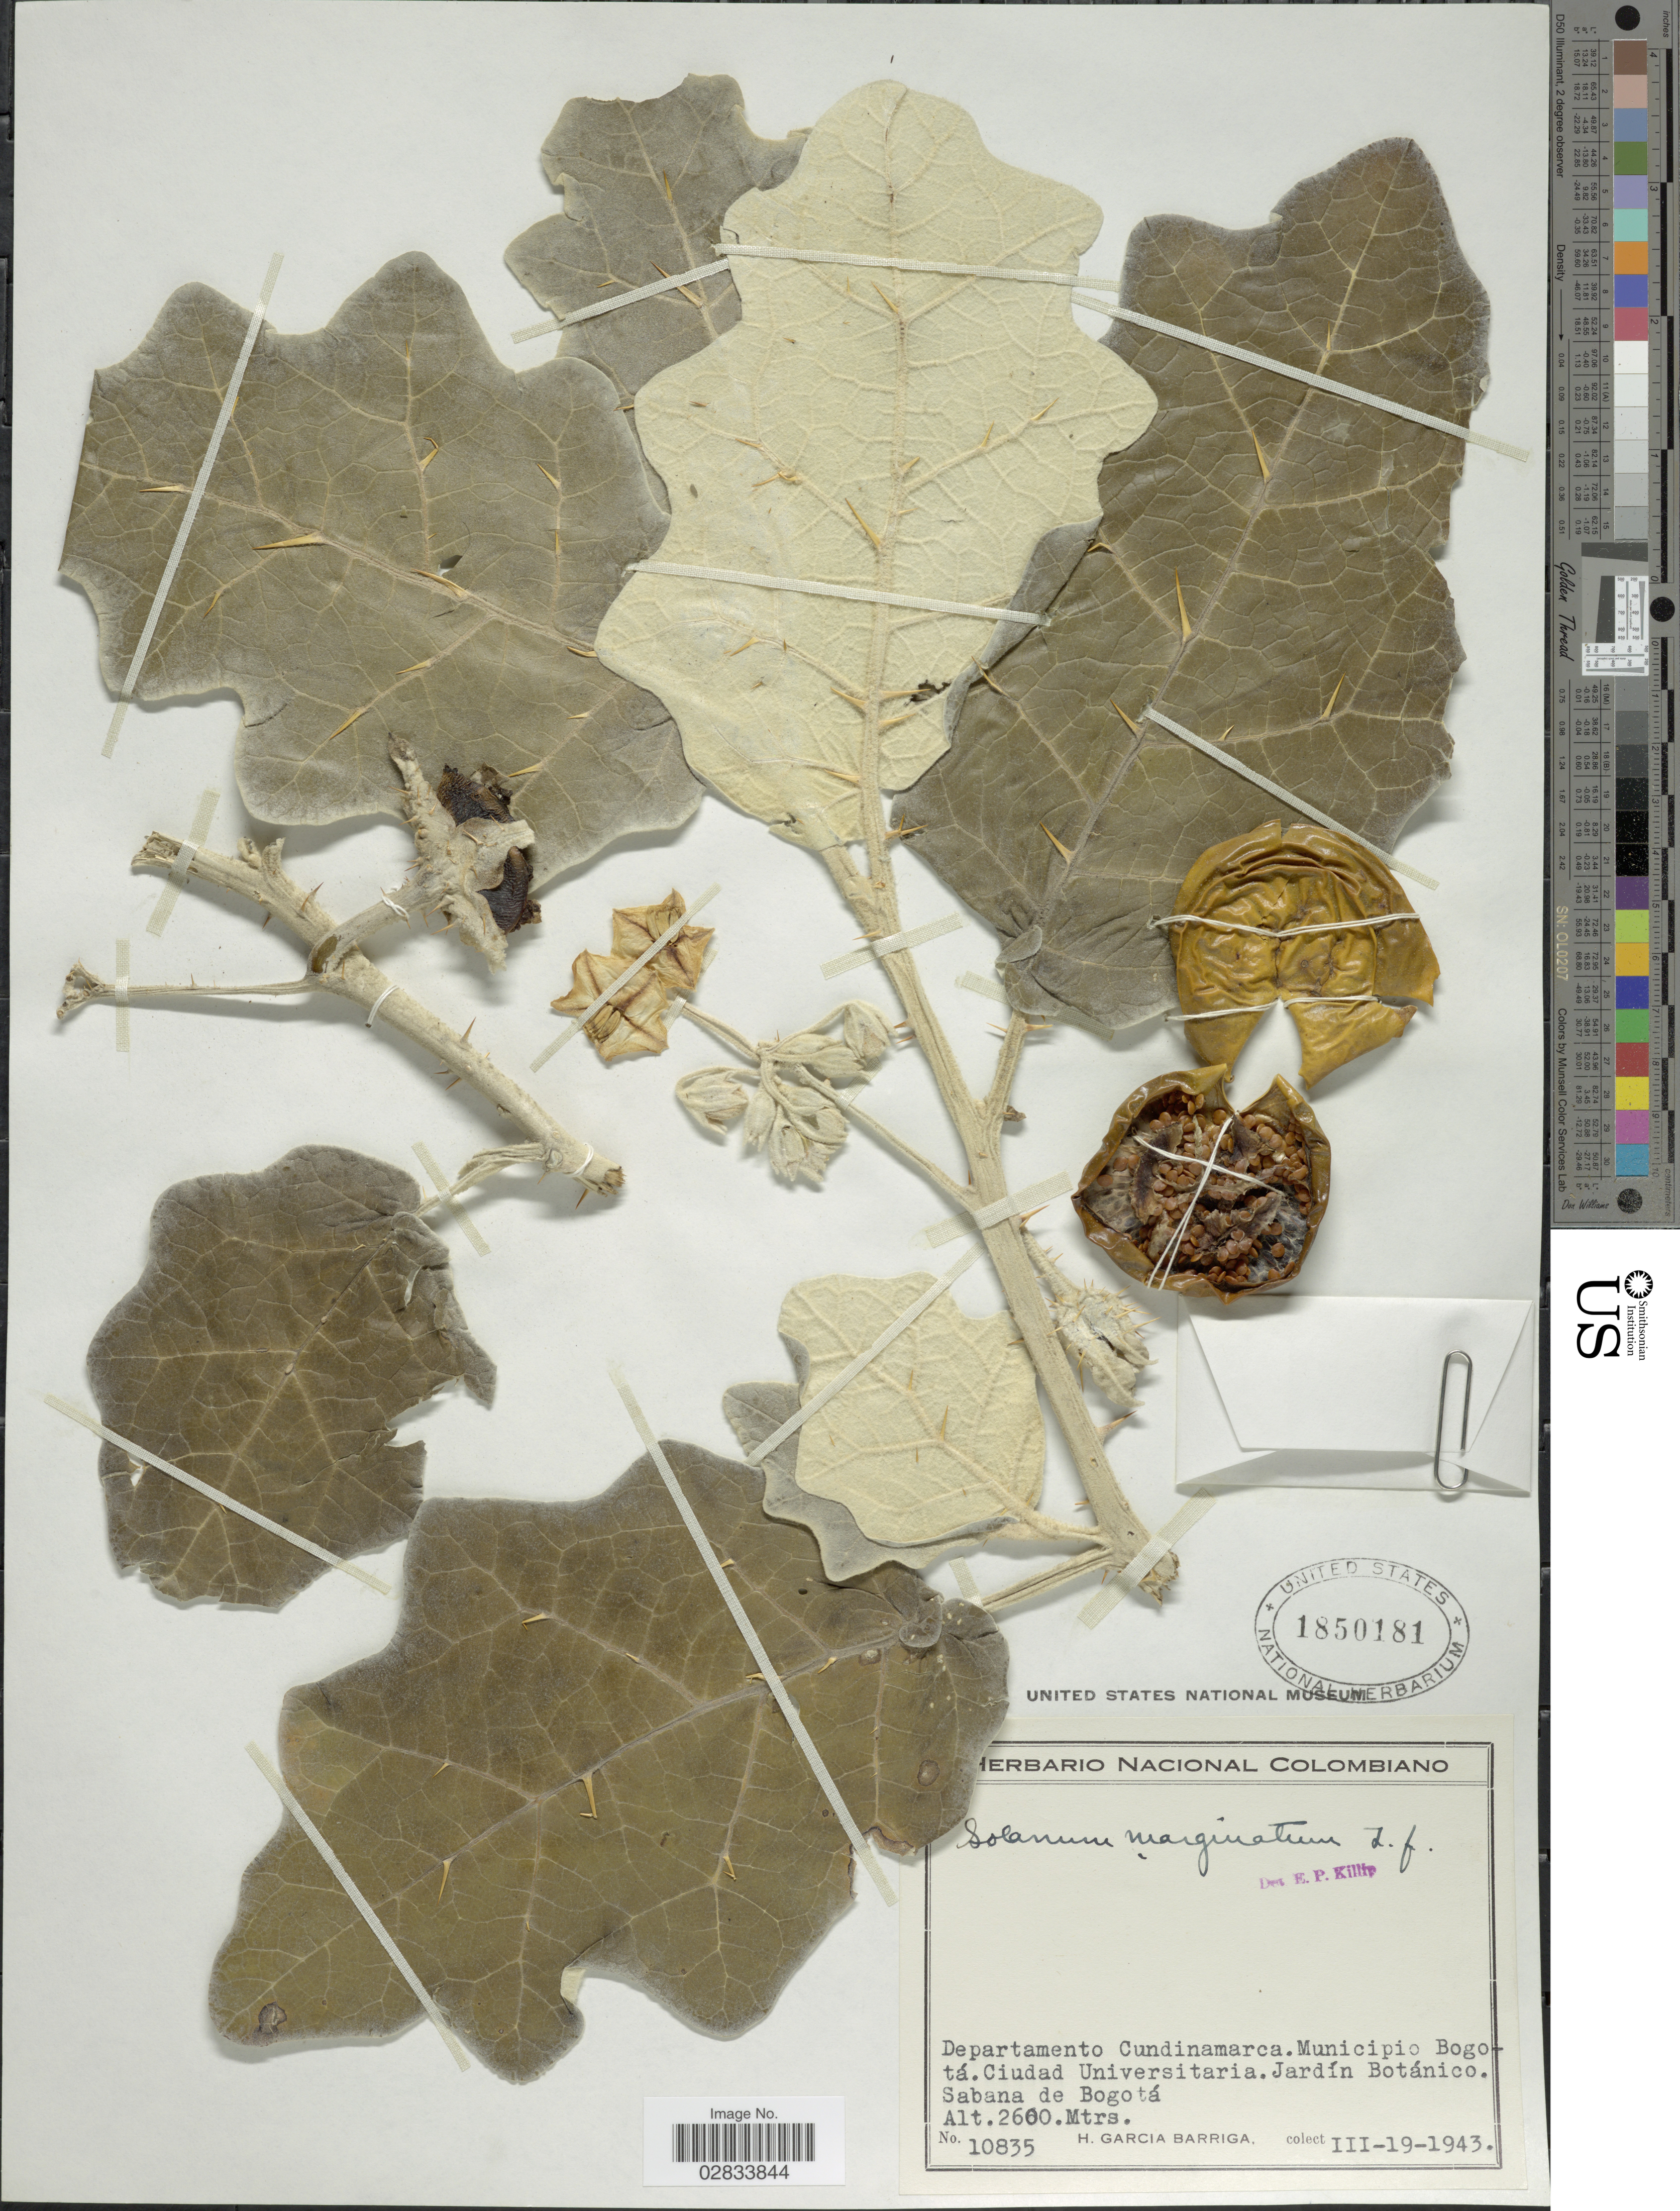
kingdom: Plantae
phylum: Tracheophyta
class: Magnoliopsida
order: Solanales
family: Solanaceae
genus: Solanum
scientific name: Solanum marginatum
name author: L. f.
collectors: H. García Barriga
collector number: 10835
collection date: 1943-03-19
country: Colombia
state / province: Cundinamarca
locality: Departamento Cundinamarca: Municipio Bogotá, Ciudad Universitaria, Jardín Botánico, Sabana de Bogotá.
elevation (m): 2600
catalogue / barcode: US 1850181